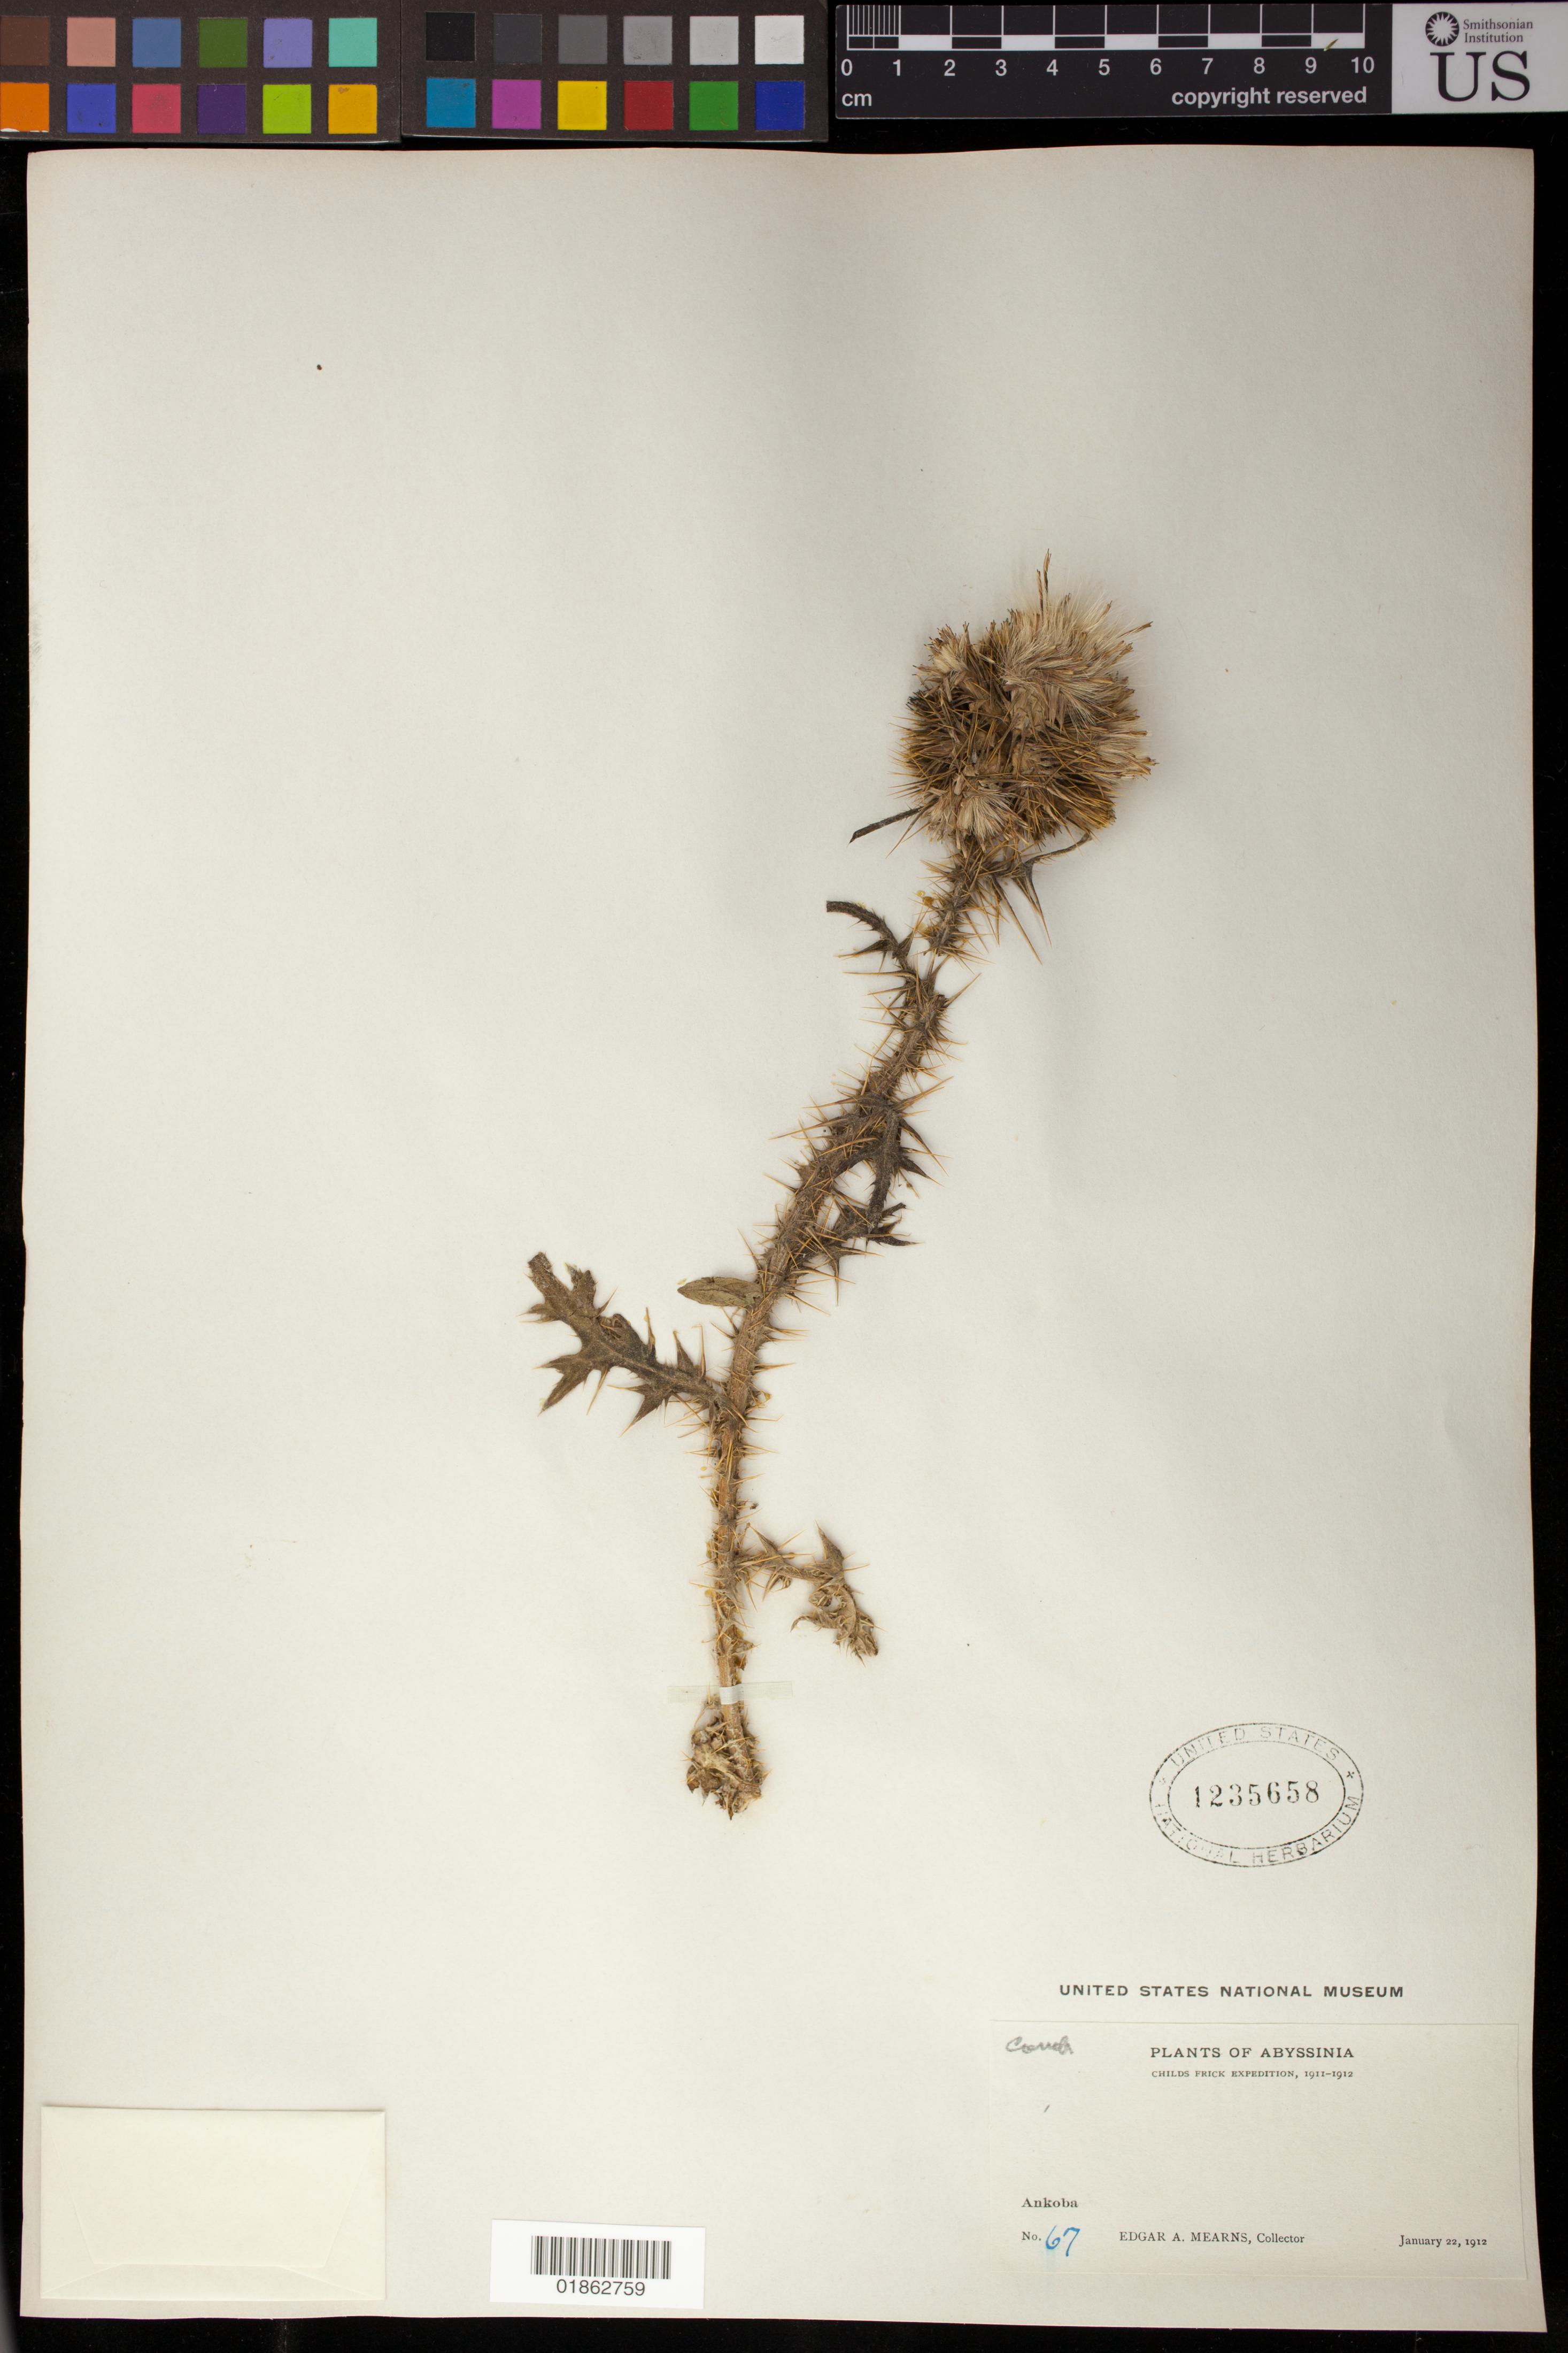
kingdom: Plantae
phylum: Tracheophyta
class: Magnoliopsida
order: Asterales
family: Asteraceae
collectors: E. A. Mearns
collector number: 67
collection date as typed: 22 Jan 1912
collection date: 1912-01-22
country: Ethiopia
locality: Ankoba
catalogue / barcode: US 1235658